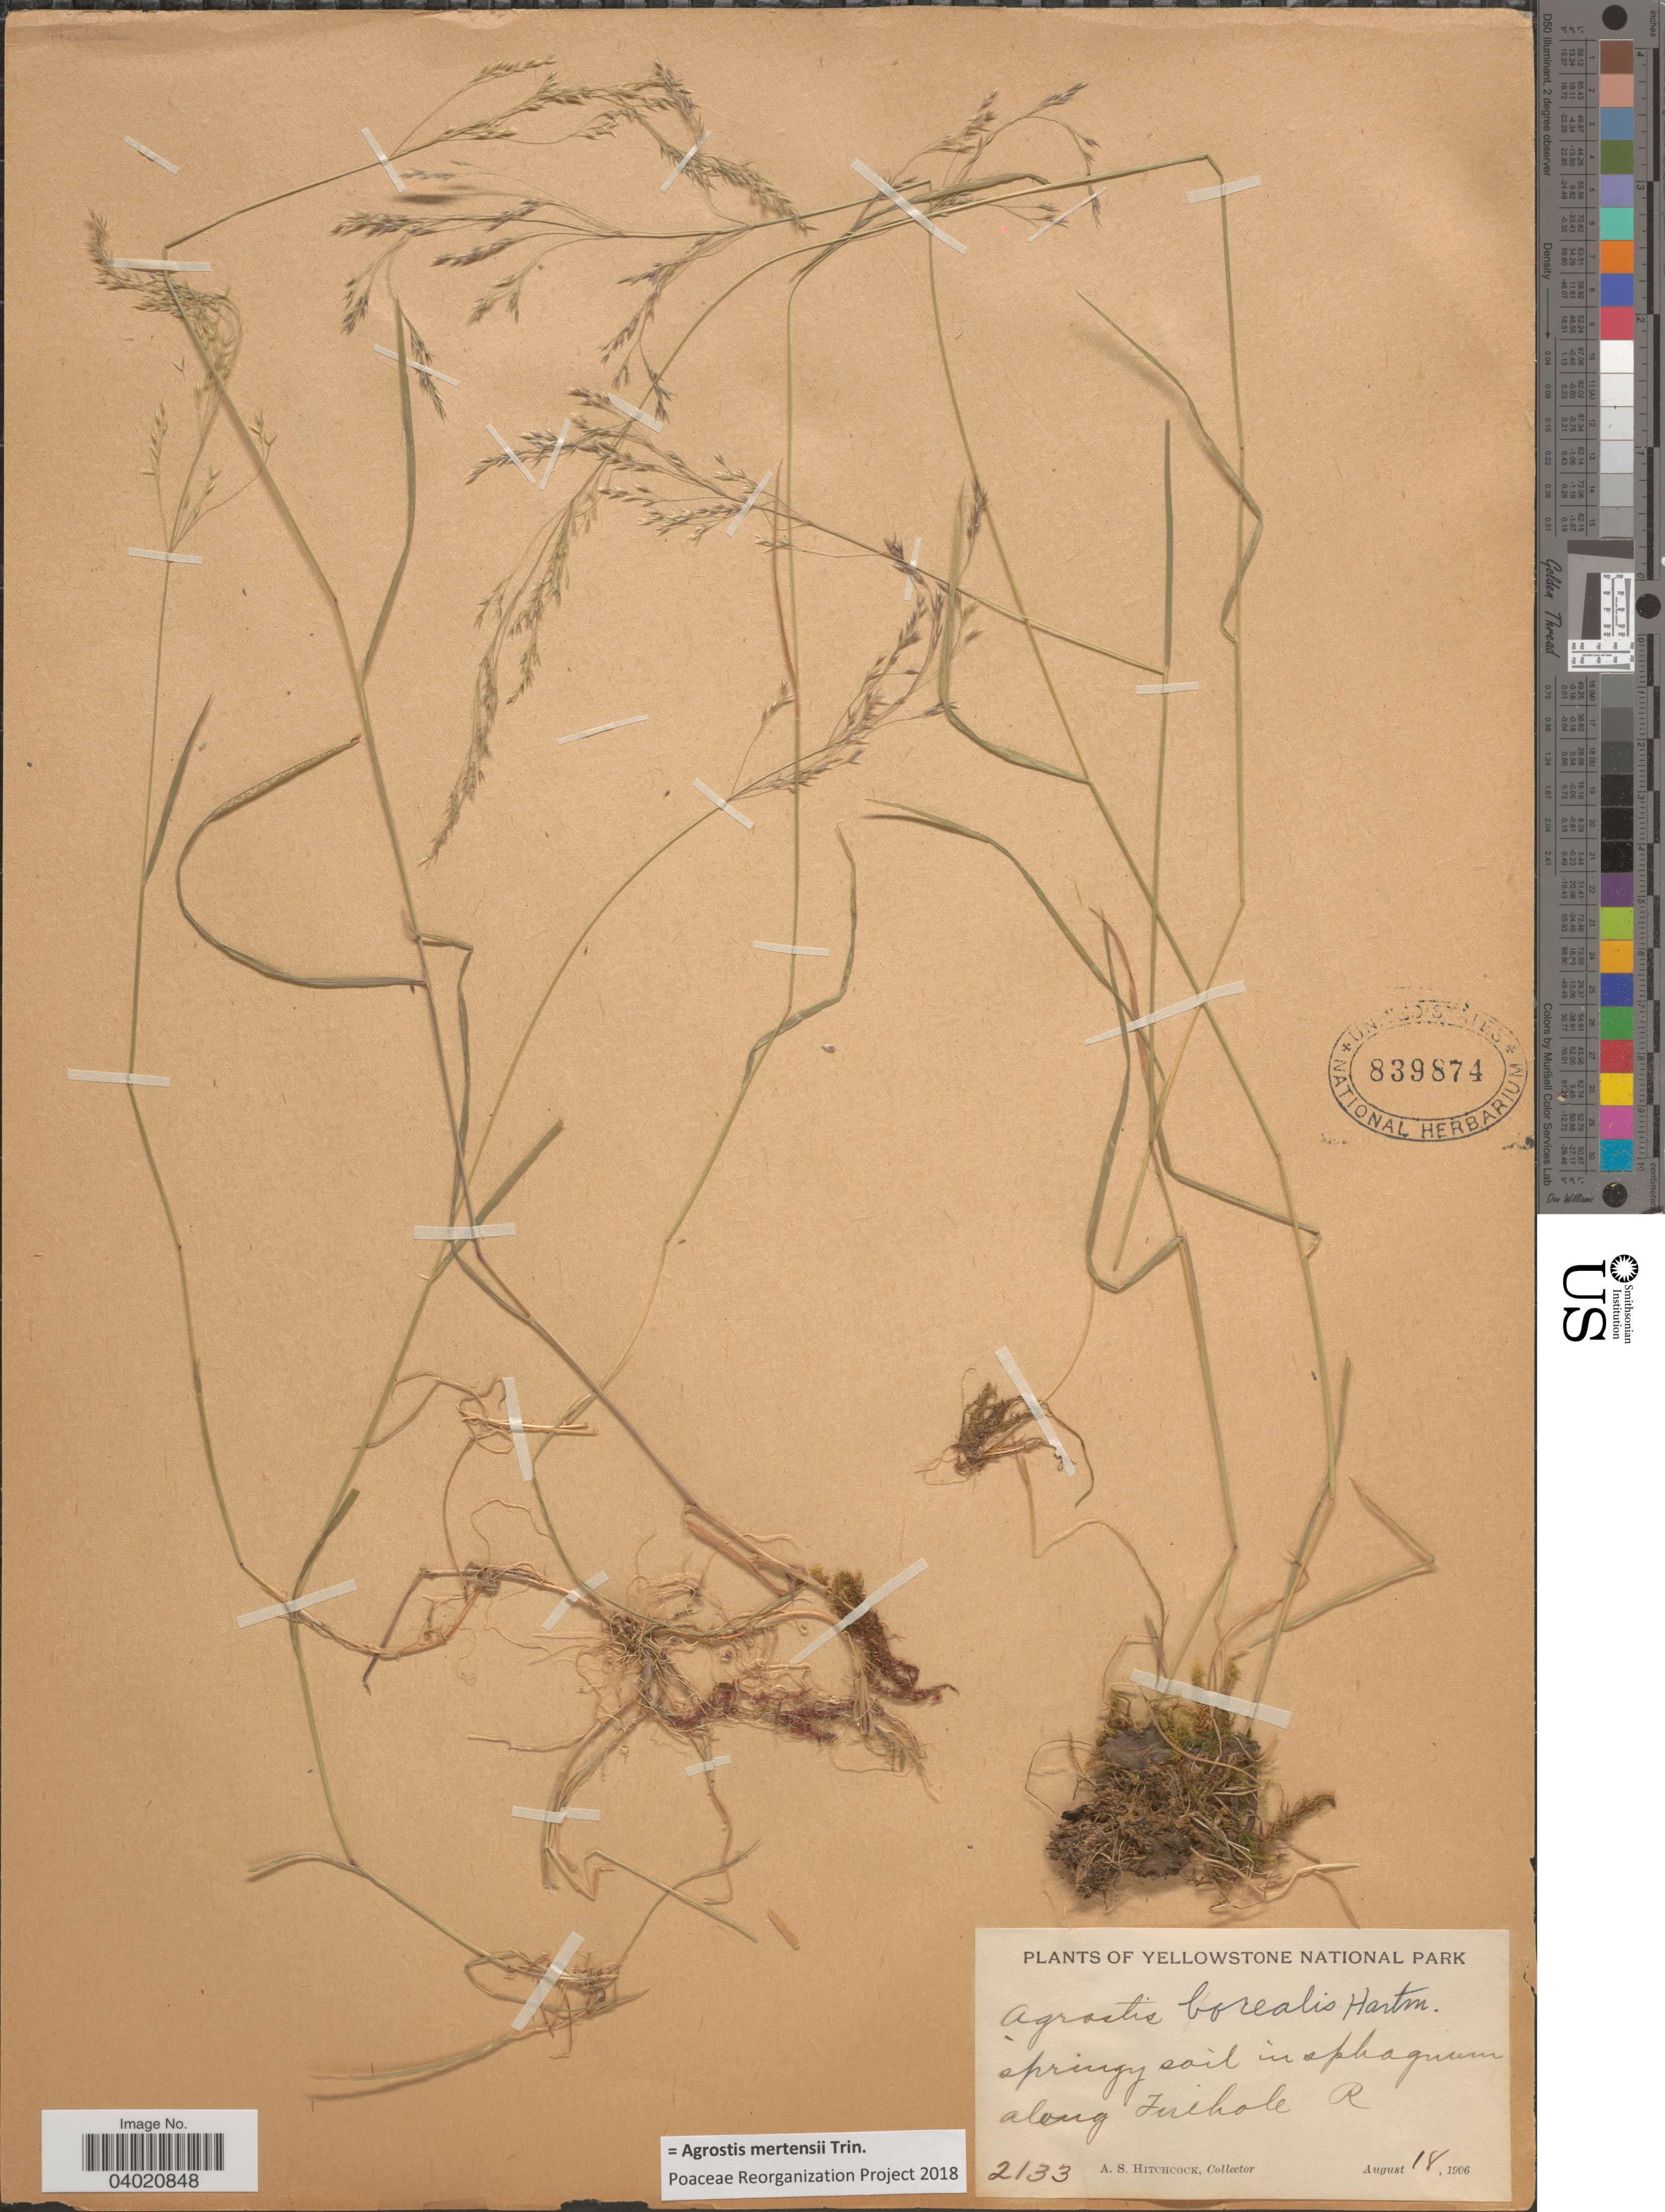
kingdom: Plantae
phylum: Tracheophyta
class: Liliopsida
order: Poales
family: Poaceae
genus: Agrostis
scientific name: Agrostis mertensii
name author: Trin.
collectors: A. S. Hitchcock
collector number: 2133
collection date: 1906-08-18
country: United States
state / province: Wyoming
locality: Yellowstone National Park. Along Firehole R.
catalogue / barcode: US 839874